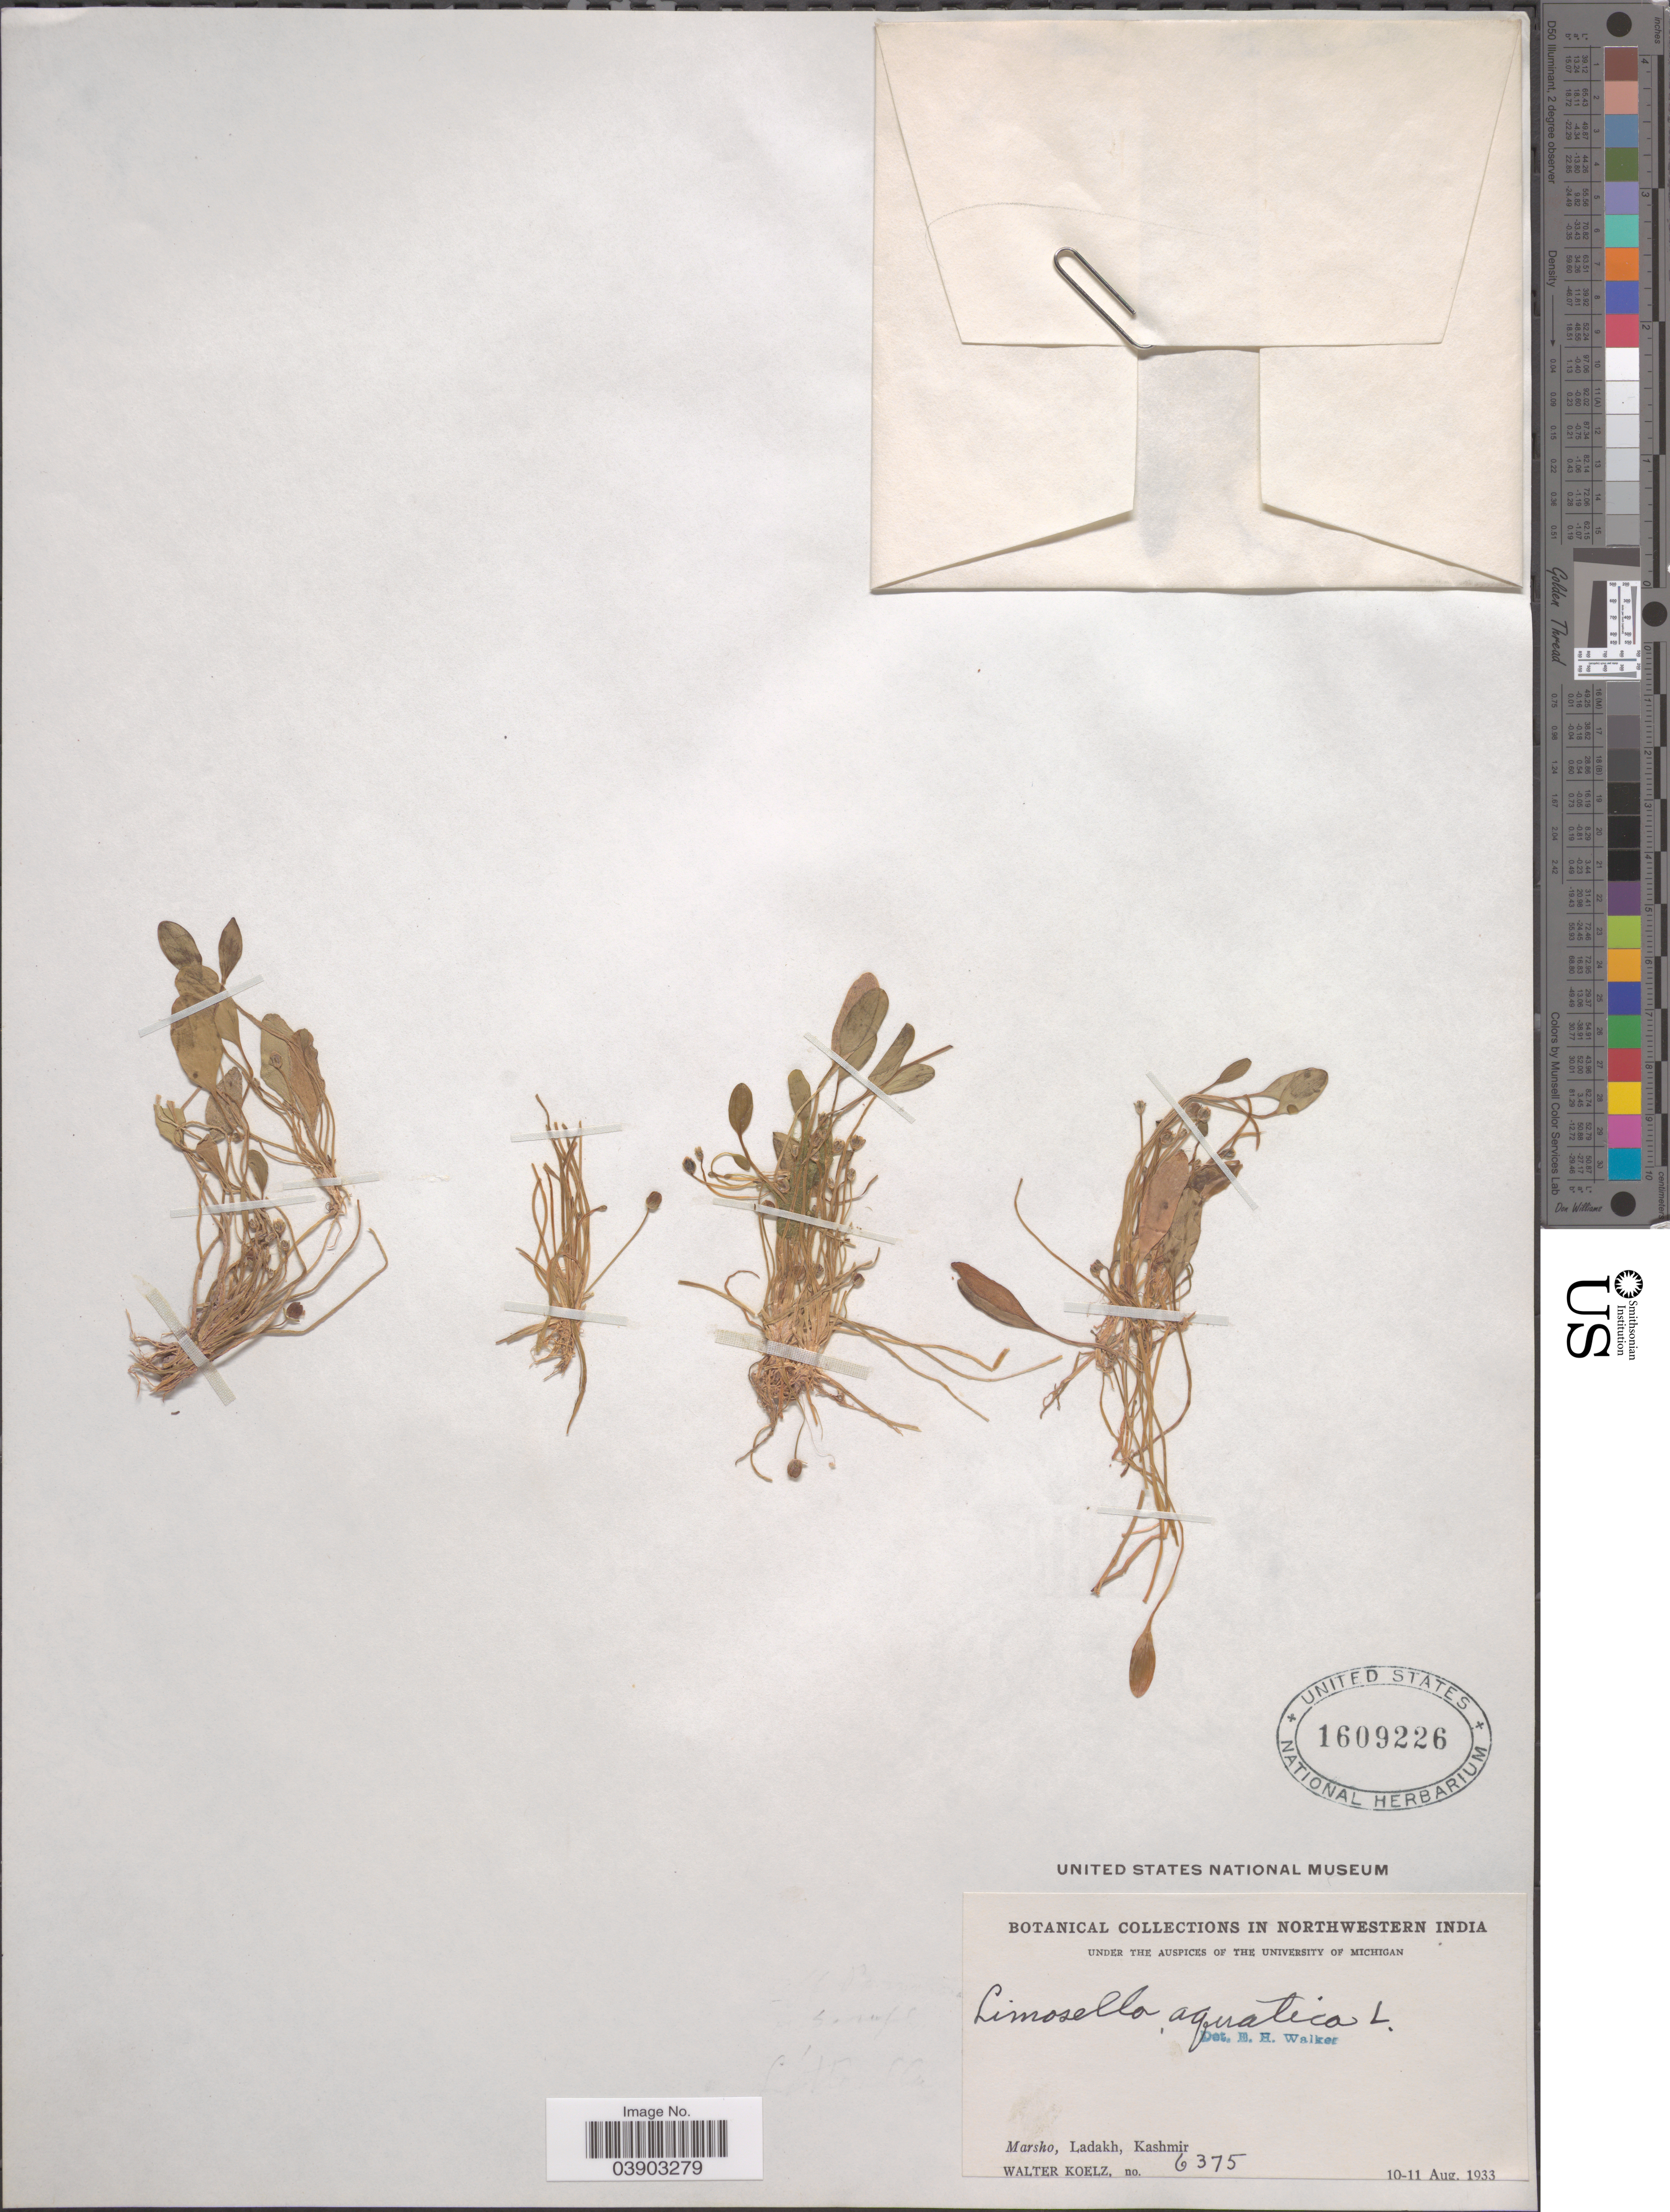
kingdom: Plantae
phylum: Tracheophyta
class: Magnoliopsida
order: Lamiales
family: Scrophulariaceae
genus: Limosella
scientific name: Limosella aquatica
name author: L.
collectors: W. N. Koelz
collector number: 6375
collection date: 1933-08-10/1933-08-11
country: India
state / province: Jammu and Kashmir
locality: Northwestern India. Marsho, Ladakh, Kashmir.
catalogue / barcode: US 1609226